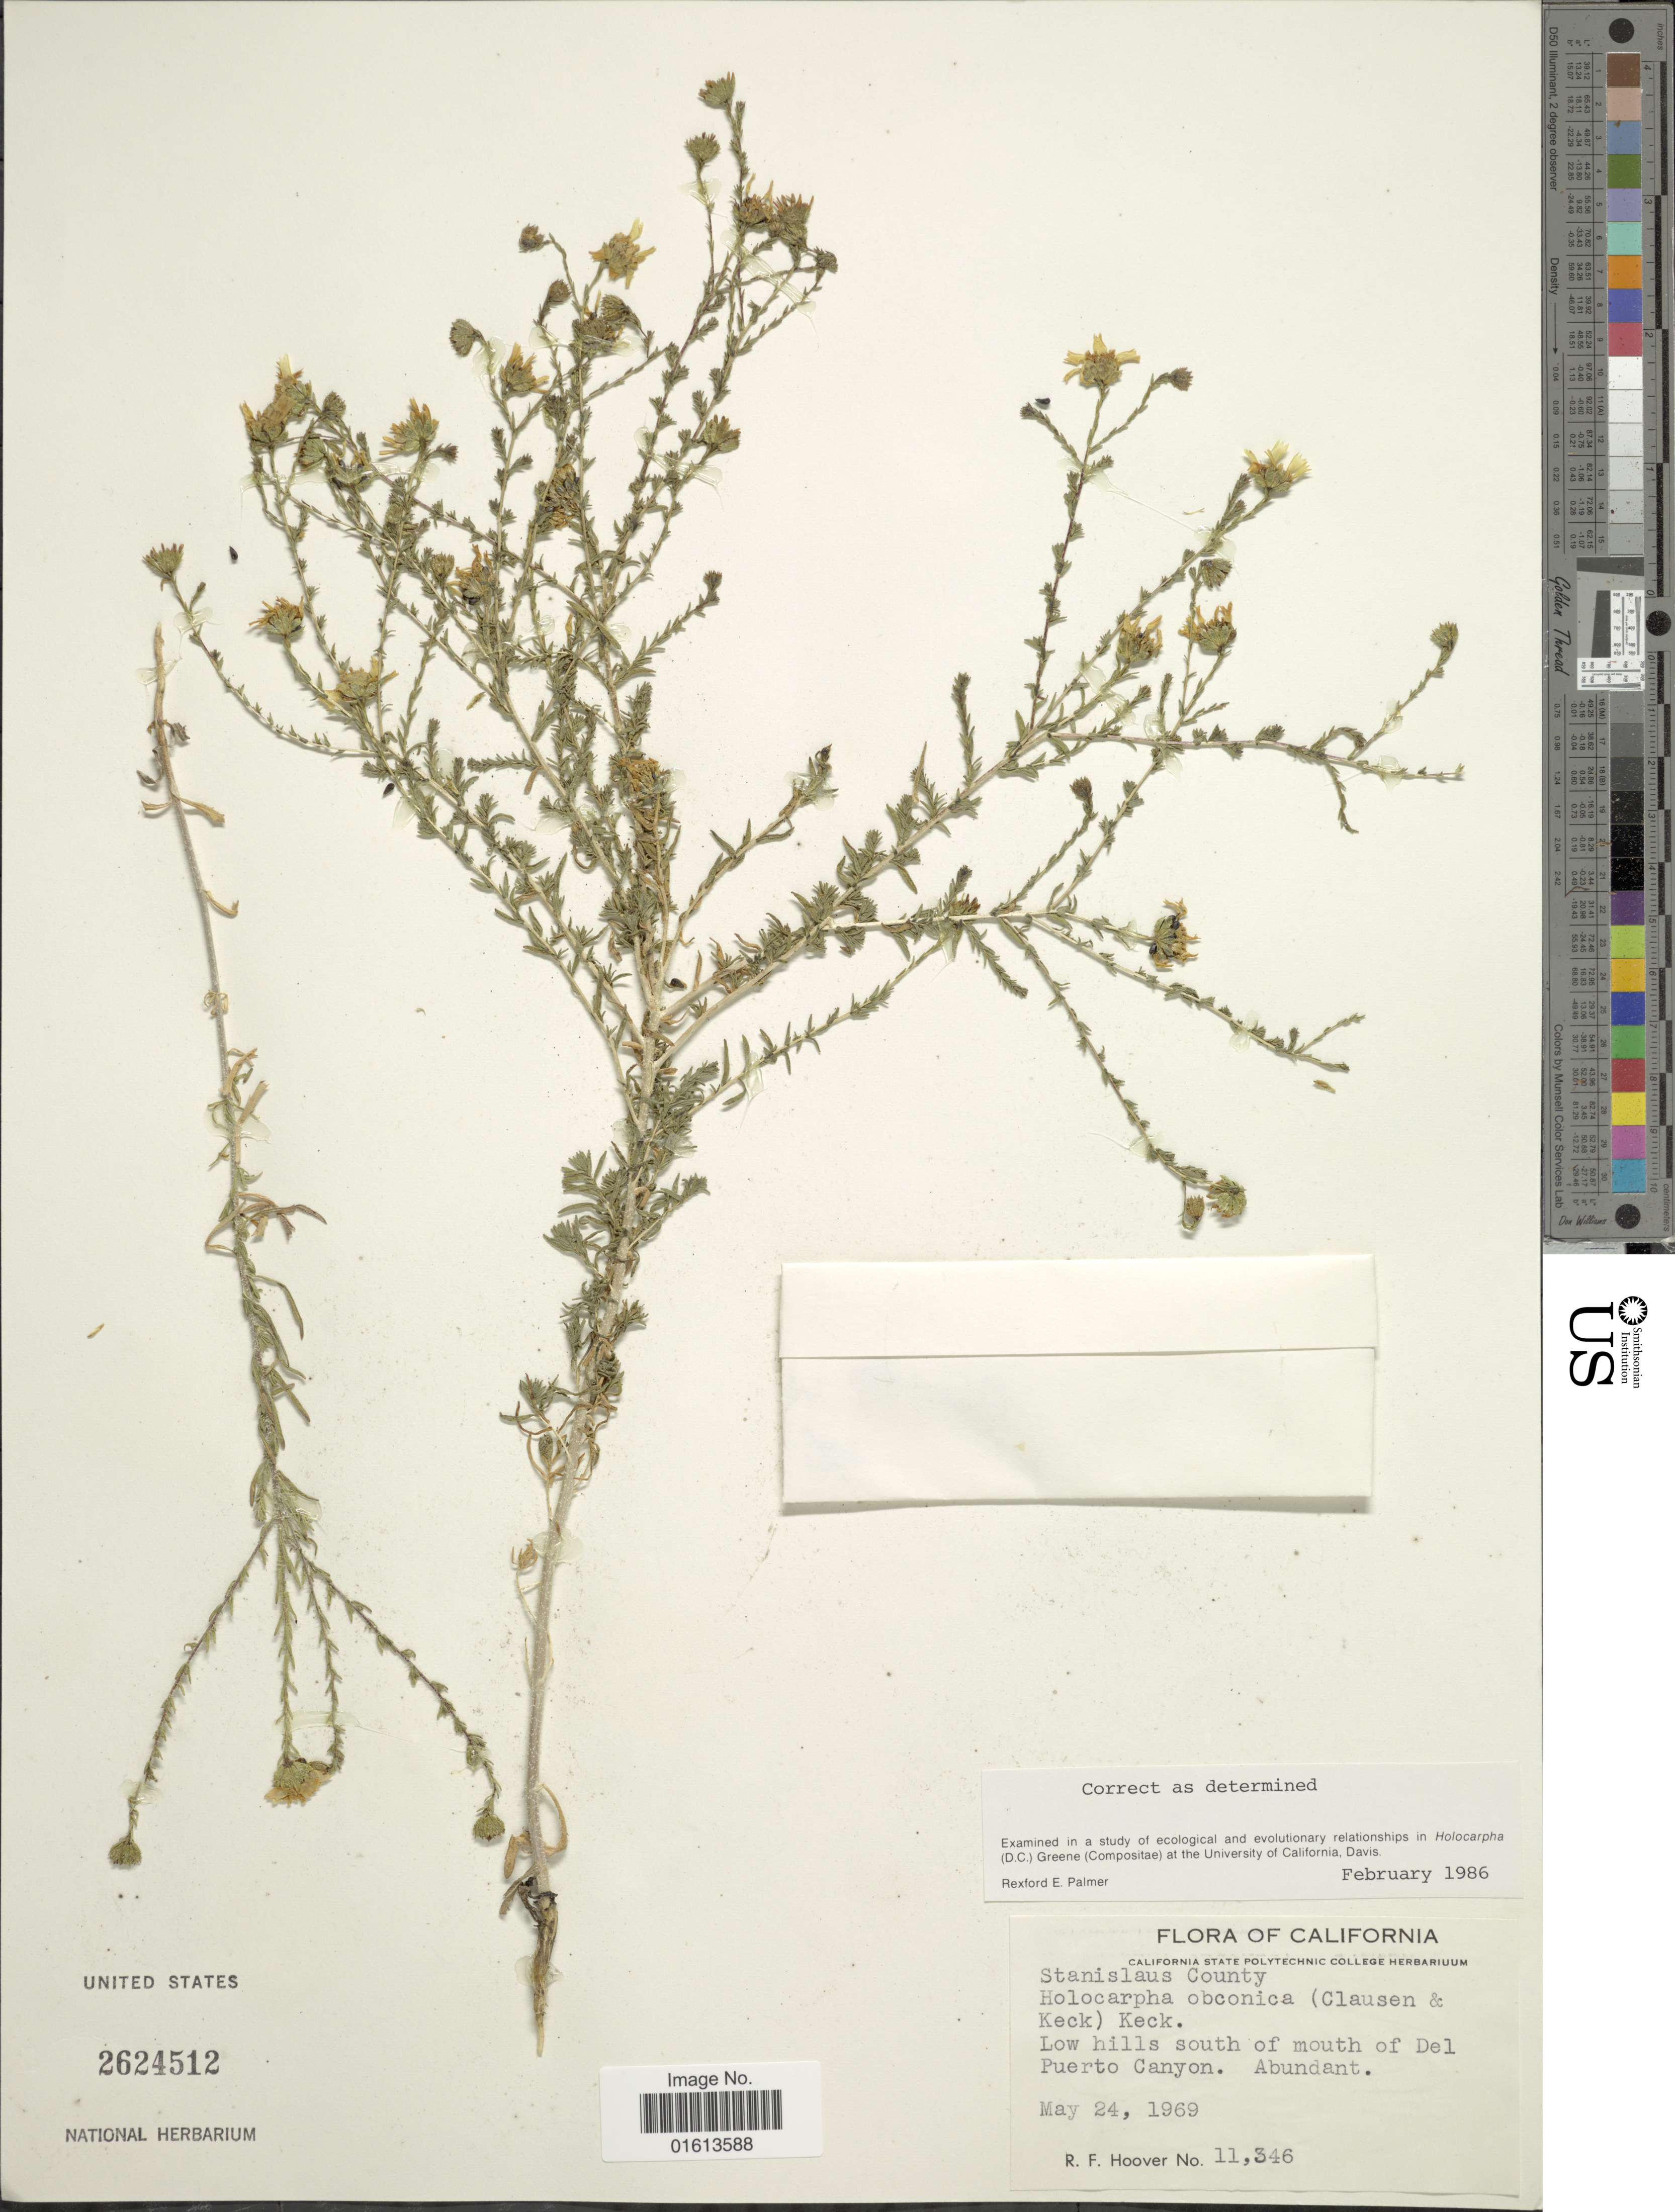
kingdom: Plantae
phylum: Tracheophyta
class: Magnoliopsida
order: Asterales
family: Asteraceae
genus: Holocarpha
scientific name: Holocarpha obconica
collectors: R. F. Hoover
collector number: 11346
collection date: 1969-05-24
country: United States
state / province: California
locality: California. Low hills south of mouth of Del Puerto Canyon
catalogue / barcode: US 2624512